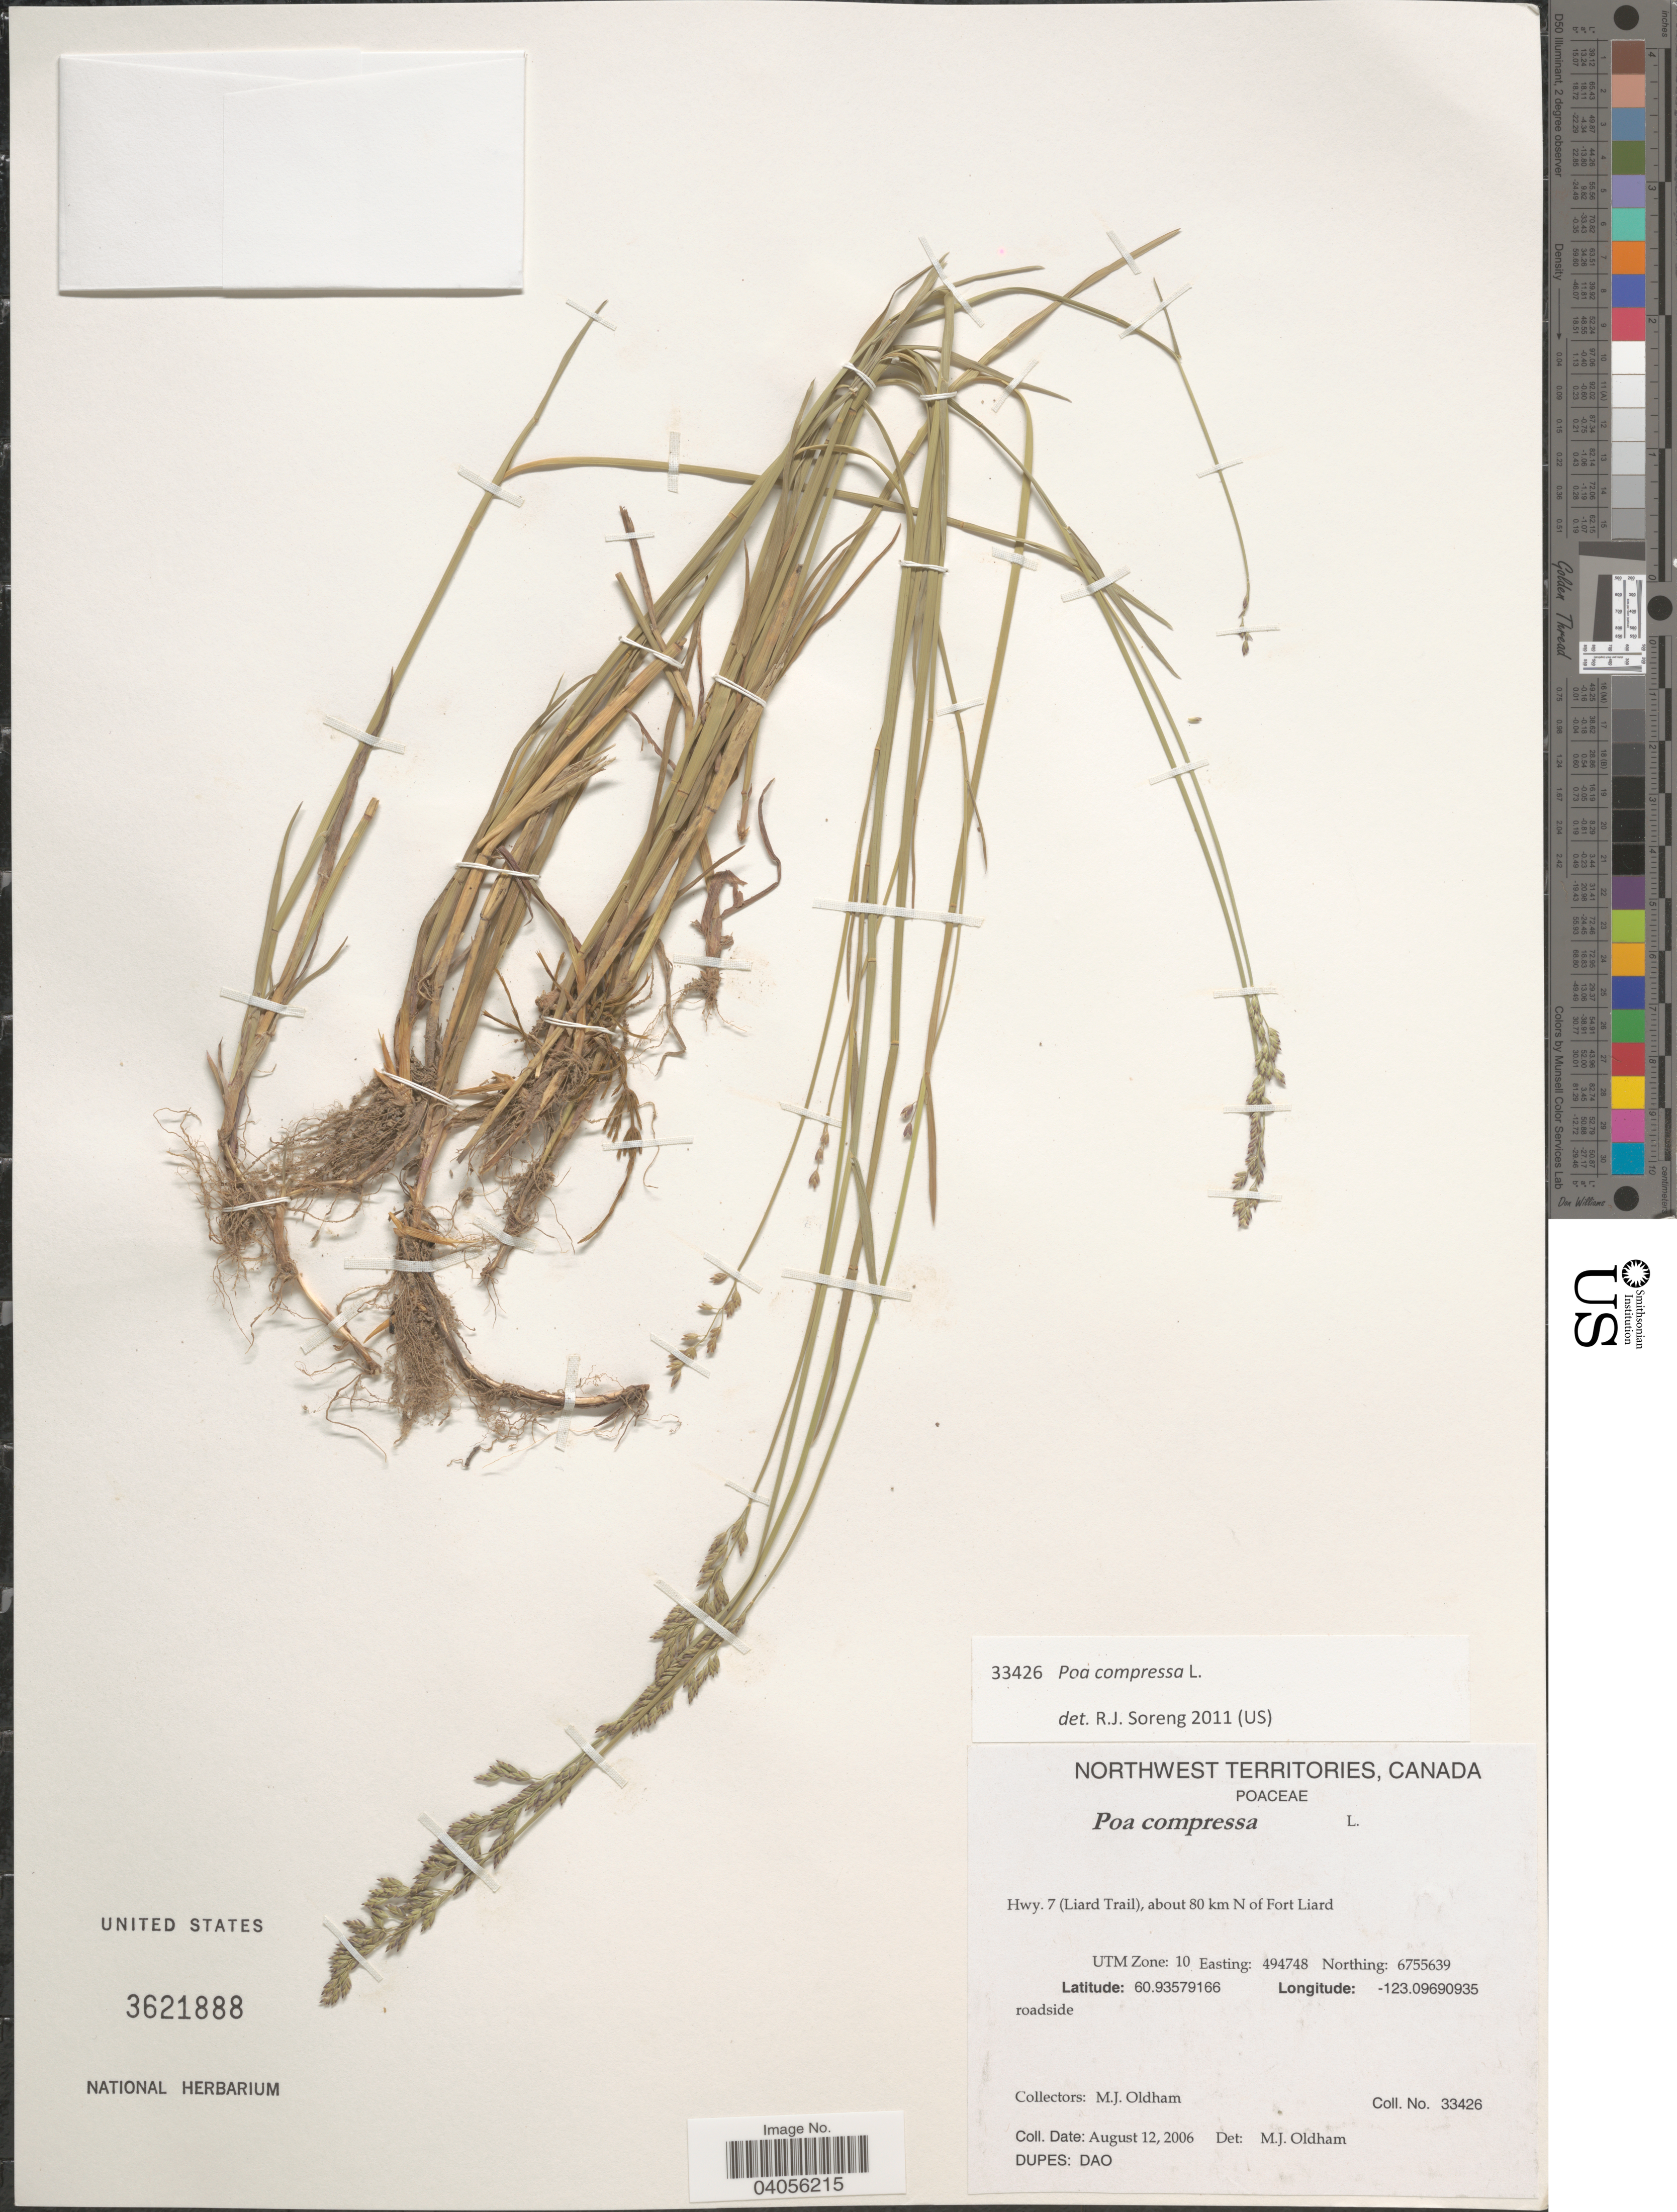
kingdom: Plantae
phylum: Tracheophyta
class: Liliopsida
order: Poales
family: Poaceae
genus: Poa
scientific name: Poa compressa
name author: L.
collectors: M. Oldham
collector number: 33426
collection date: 2006-08-12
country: Canada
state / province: Northwest Territories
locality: Hwy. 7 (Liard Trail), about 80 km N of Fort Liard. UTM Zone: 10. Easting: 494748 Northing: 6755639.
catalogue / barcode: US 3621888